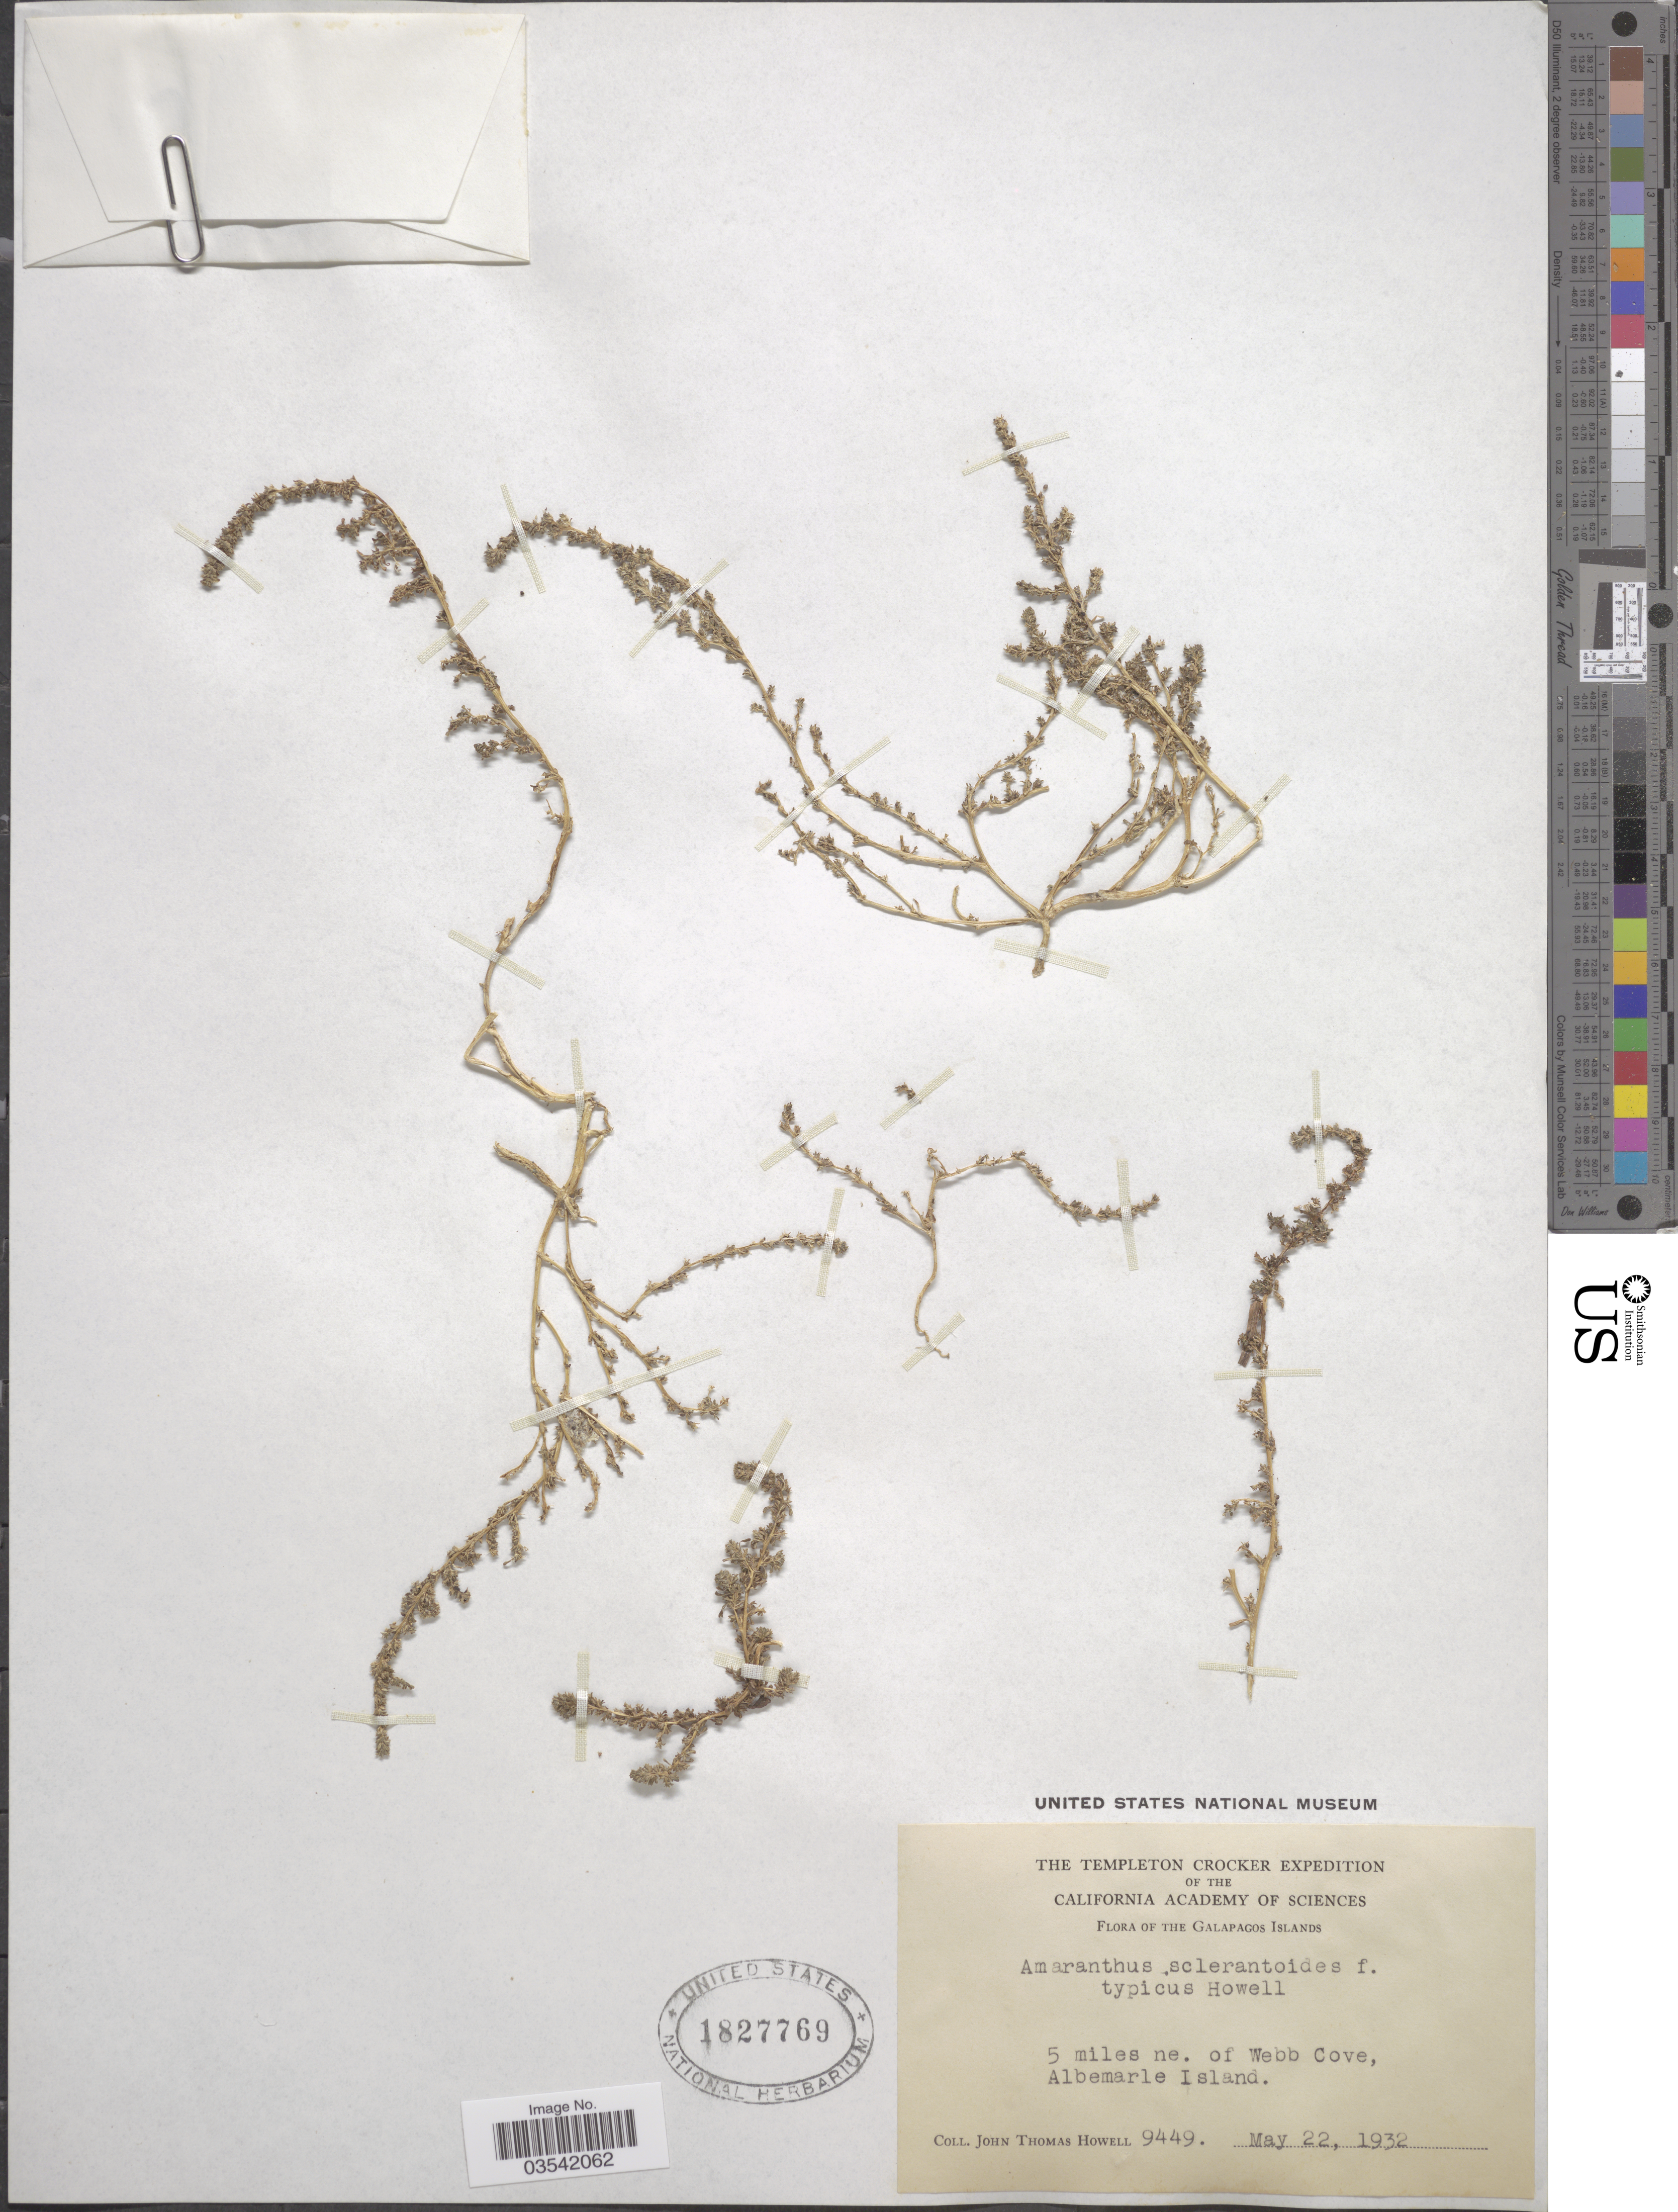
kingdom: Plantae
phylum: Tracheophyta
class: Magnoliopsida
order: Caryophyllales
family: Amaranthaceae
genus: Amaranthus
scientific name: Amaranthus sclerantoides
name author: (Andersson) Andersson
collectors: J. T. Howell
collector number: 9449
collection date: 1932-05-22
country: Ecuador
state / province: Colón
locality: Galapagos Islands. 5 miles ne. of Webb Cove, Albemarle Island.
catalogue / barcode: US 1827769